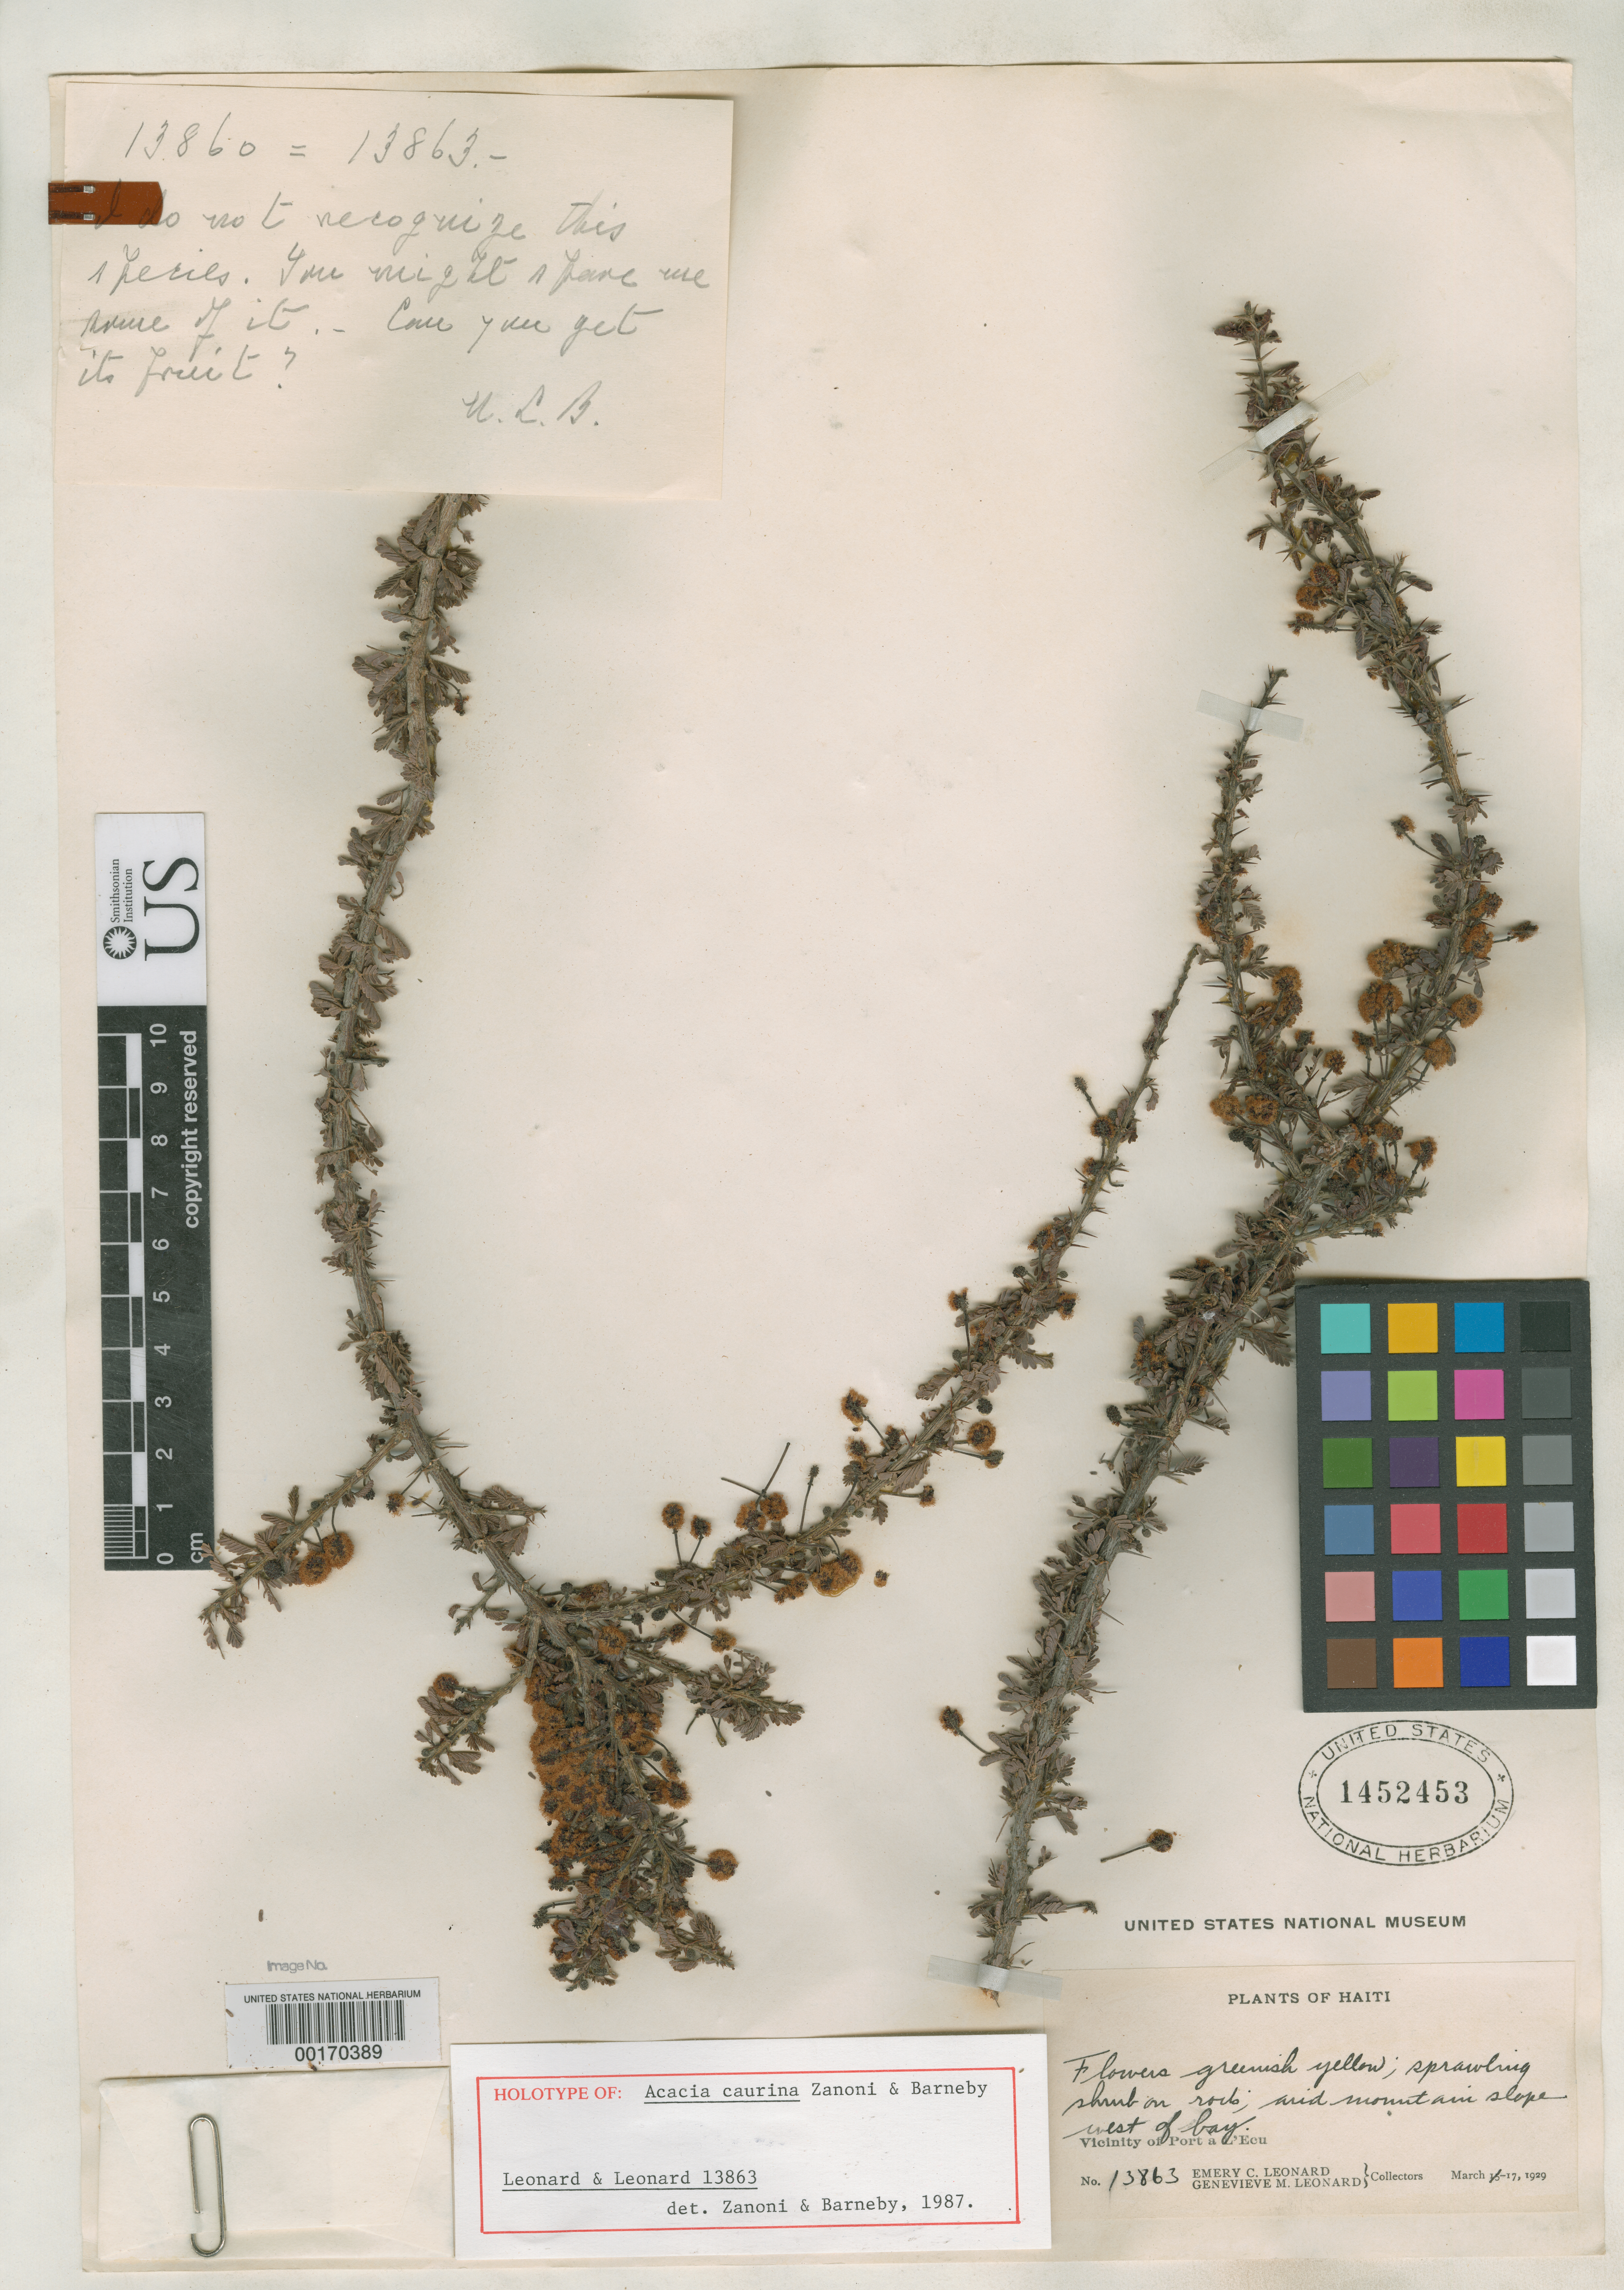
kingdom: Plantae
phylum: Tracheophyta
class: Magnoliopsida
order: Fabales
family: Fabaceae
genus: Acacia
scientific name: Acacia caurina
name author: Zanoni & Barneby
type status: Holotype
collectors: E. C. Leonard & G. M. Leonard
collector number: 13863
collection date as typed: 17 Mar 1929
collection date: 1929-03-17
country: Haiti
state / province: Nord-Ouest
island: Hispaniola Island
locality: Vicinity of Port a l'Ecu, arid mountain slope W of bay.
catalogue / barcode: US 1452453